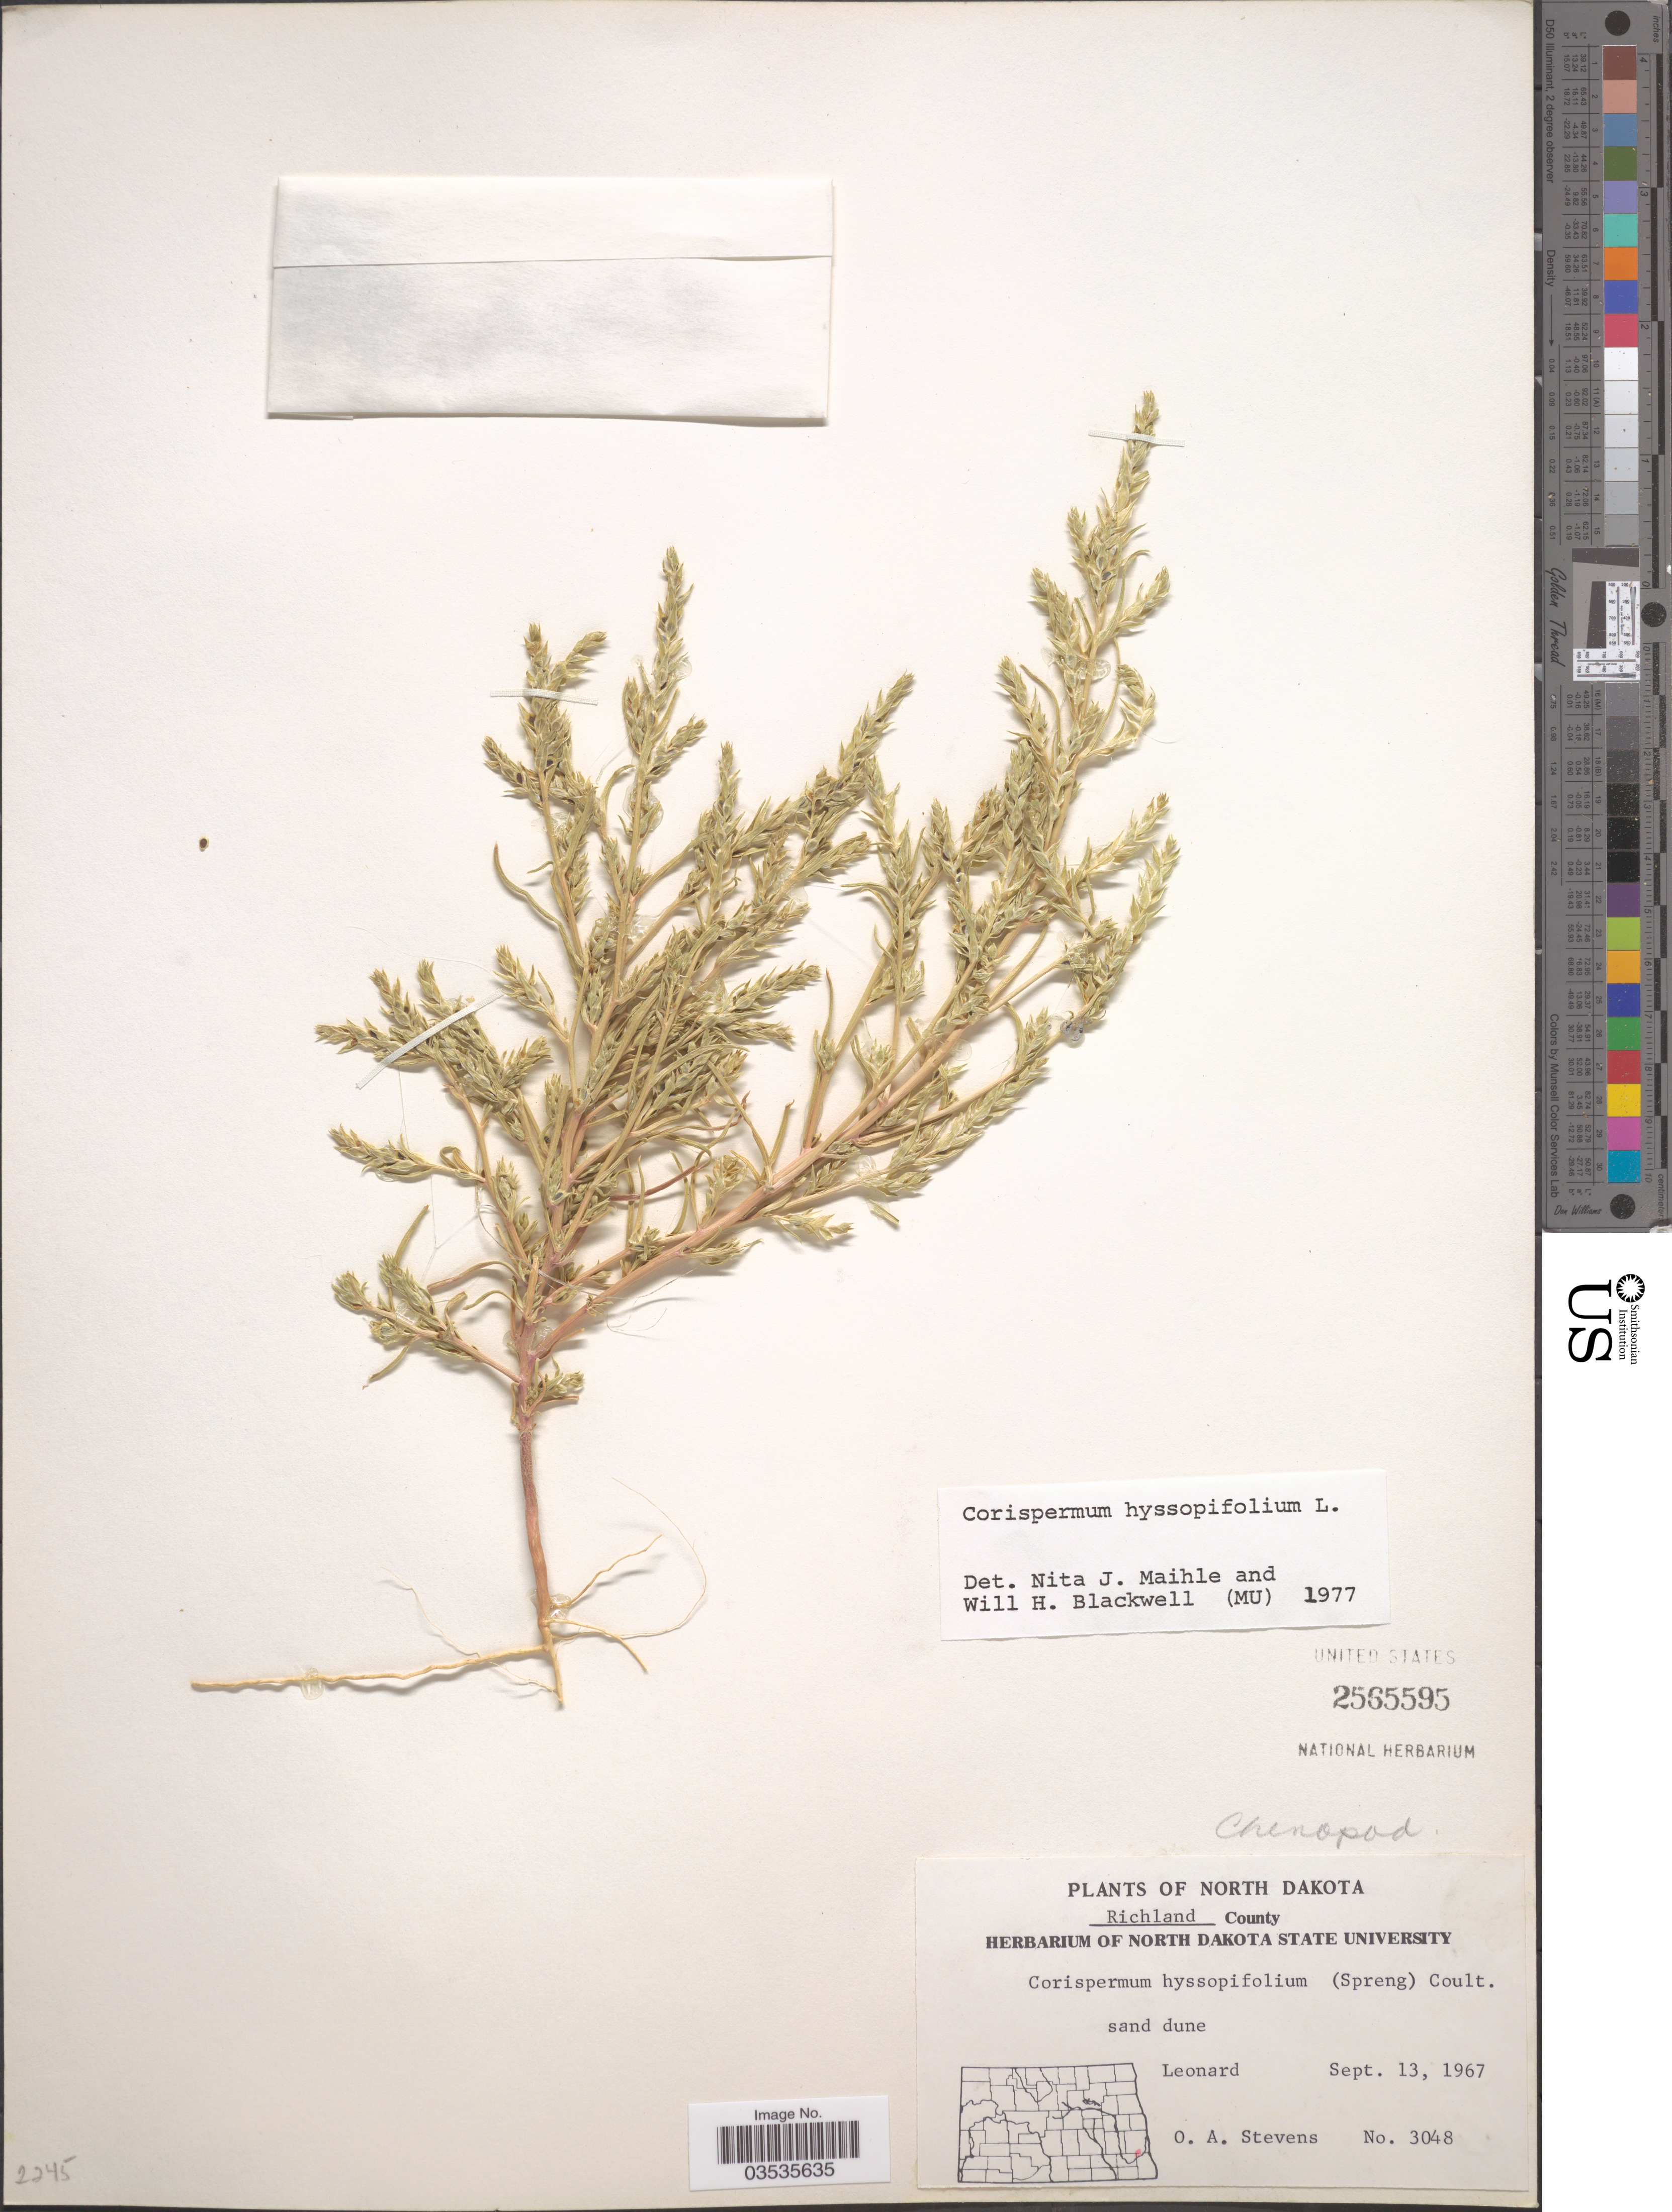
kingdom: Plantae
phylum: Tracheophyta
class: Magnoliopsida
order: Caryophyllales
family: Amaranthaceae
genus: Corispermum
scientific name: Corispermum hyssopifolium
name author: L.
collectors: O. A. Stevens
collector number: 3048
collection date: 1967-09-13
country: United States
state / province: North Dakota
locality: Richland County. Leonard.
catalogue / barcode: US 2565595